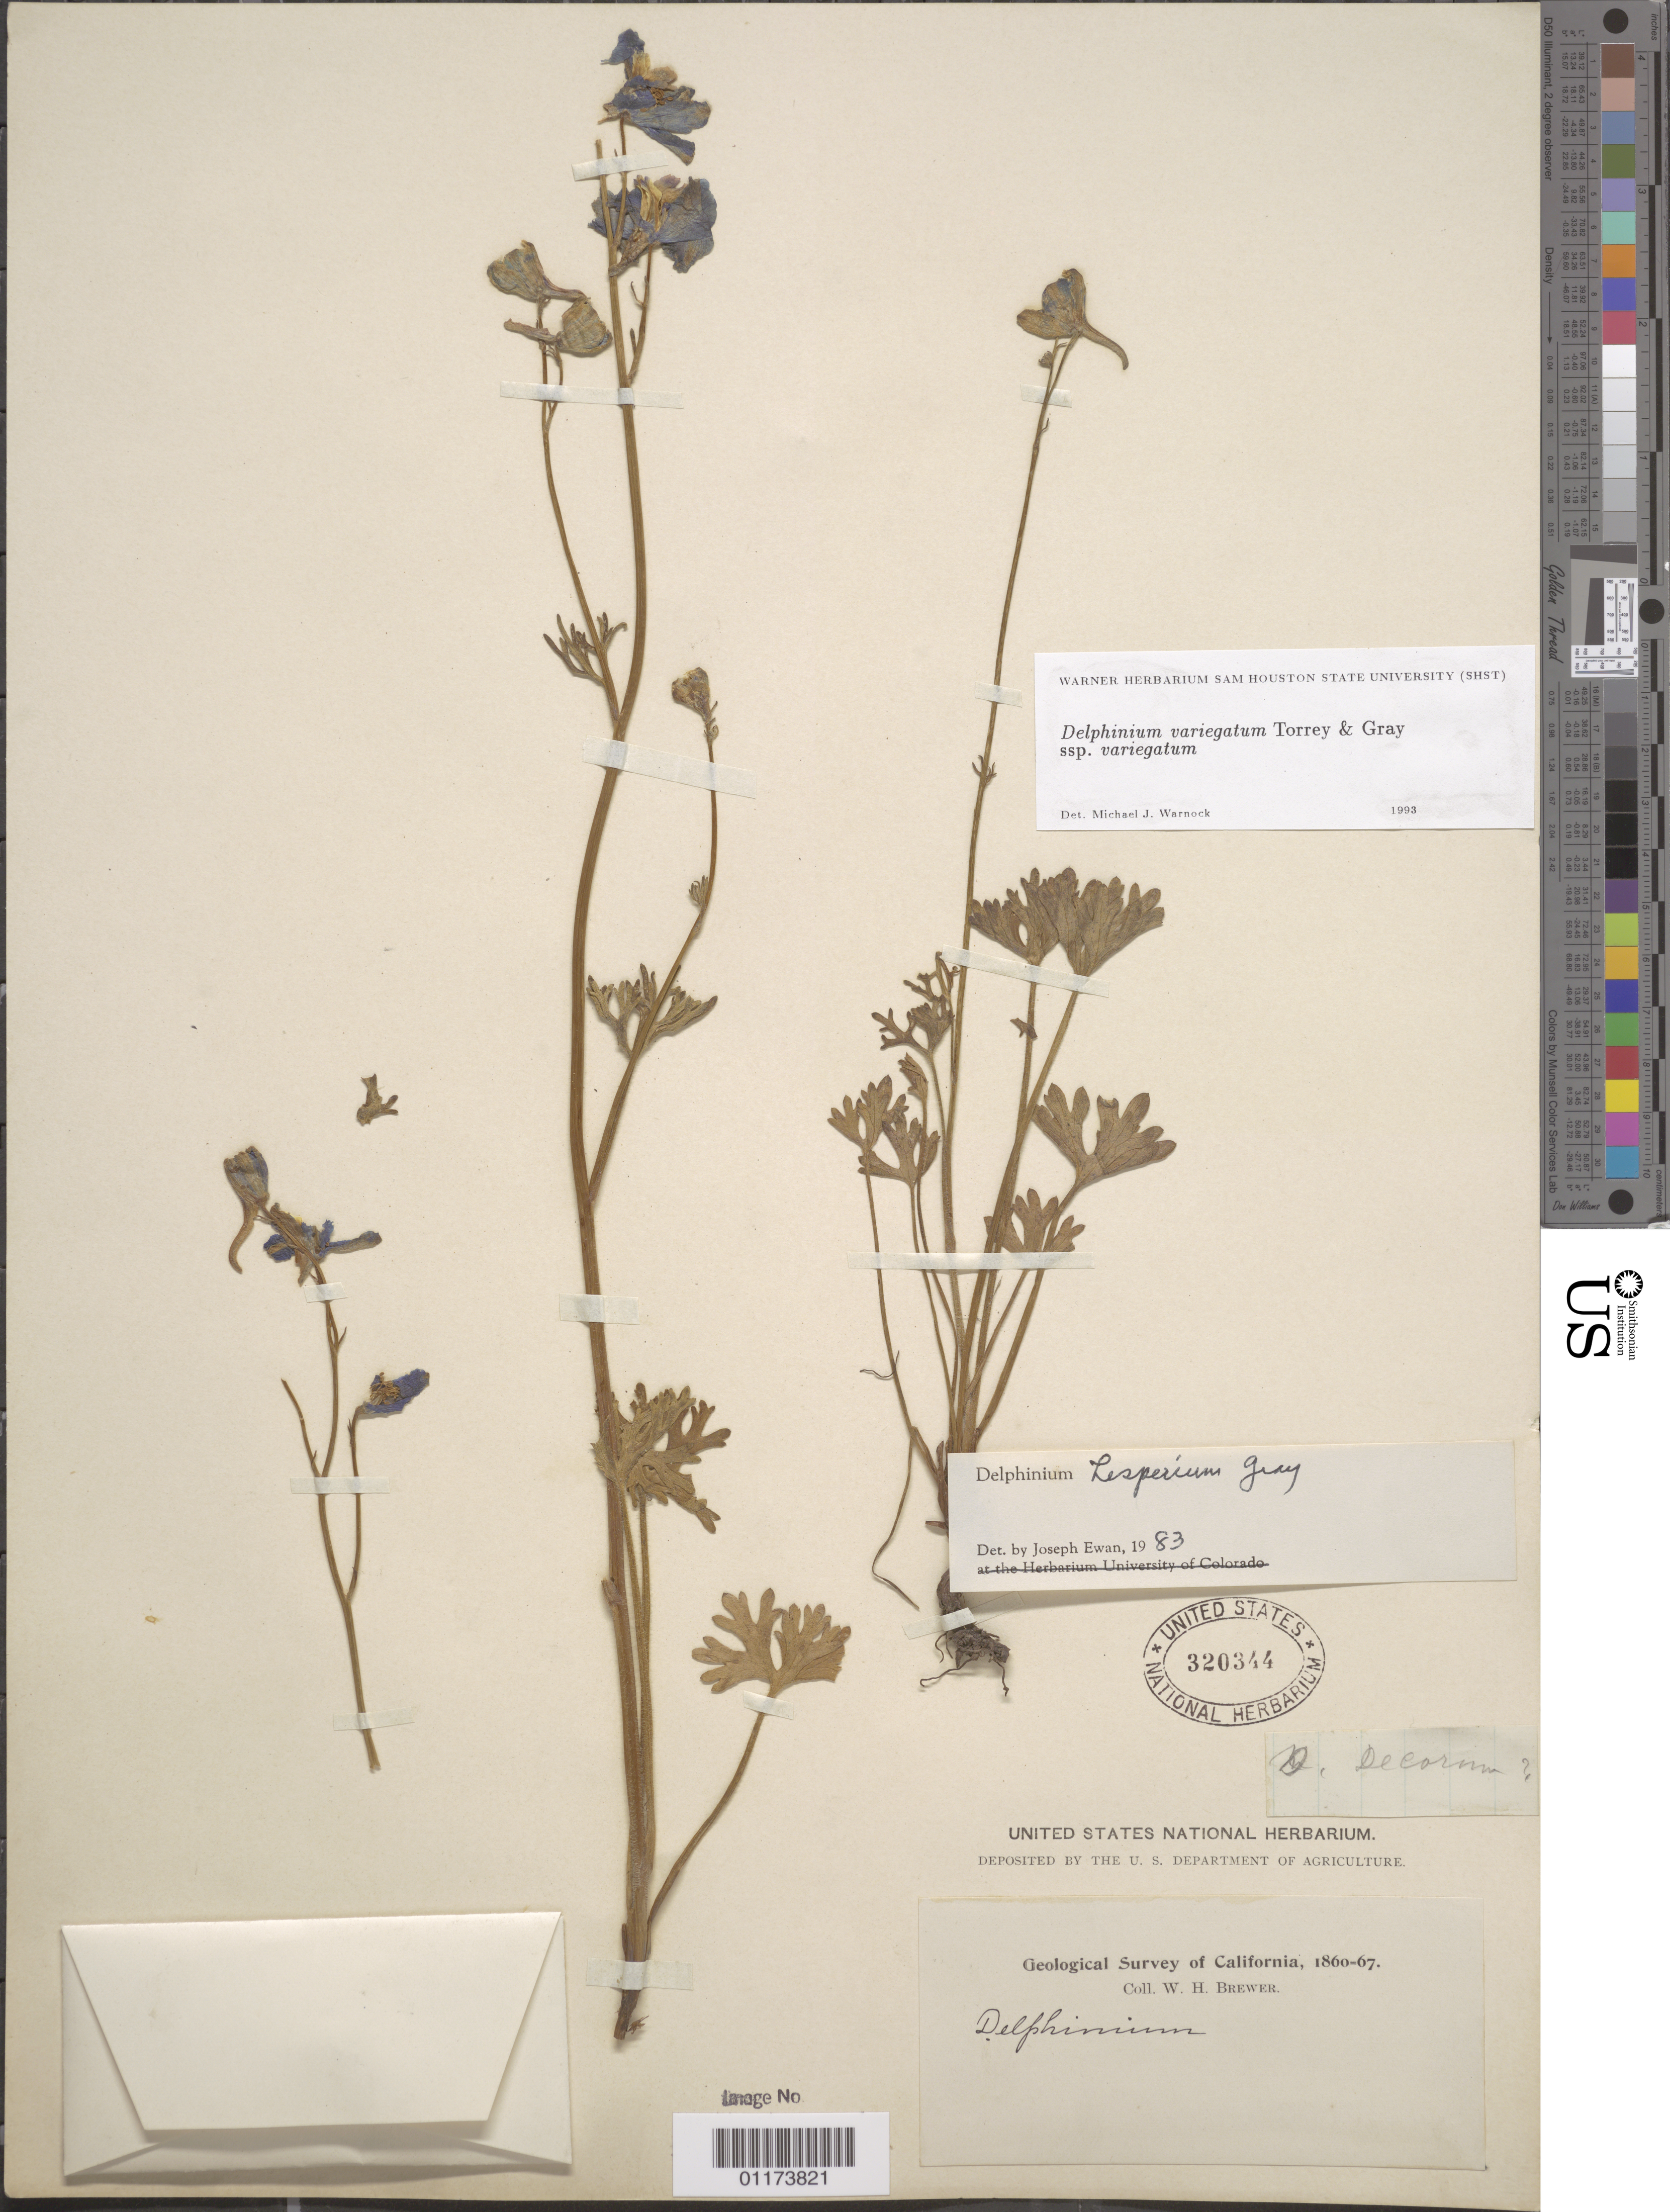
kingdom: Plantae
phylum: Tracheophyta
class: Magnoliopsida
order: Ranunculales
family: Ranunculaceae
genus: Delphinium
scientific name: Delphinium variegatum subsp. variegatum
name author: Torr. & A. Gray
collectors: W. H. Brewer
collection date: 1860/1867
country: United States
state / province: California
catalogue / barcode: US 320344